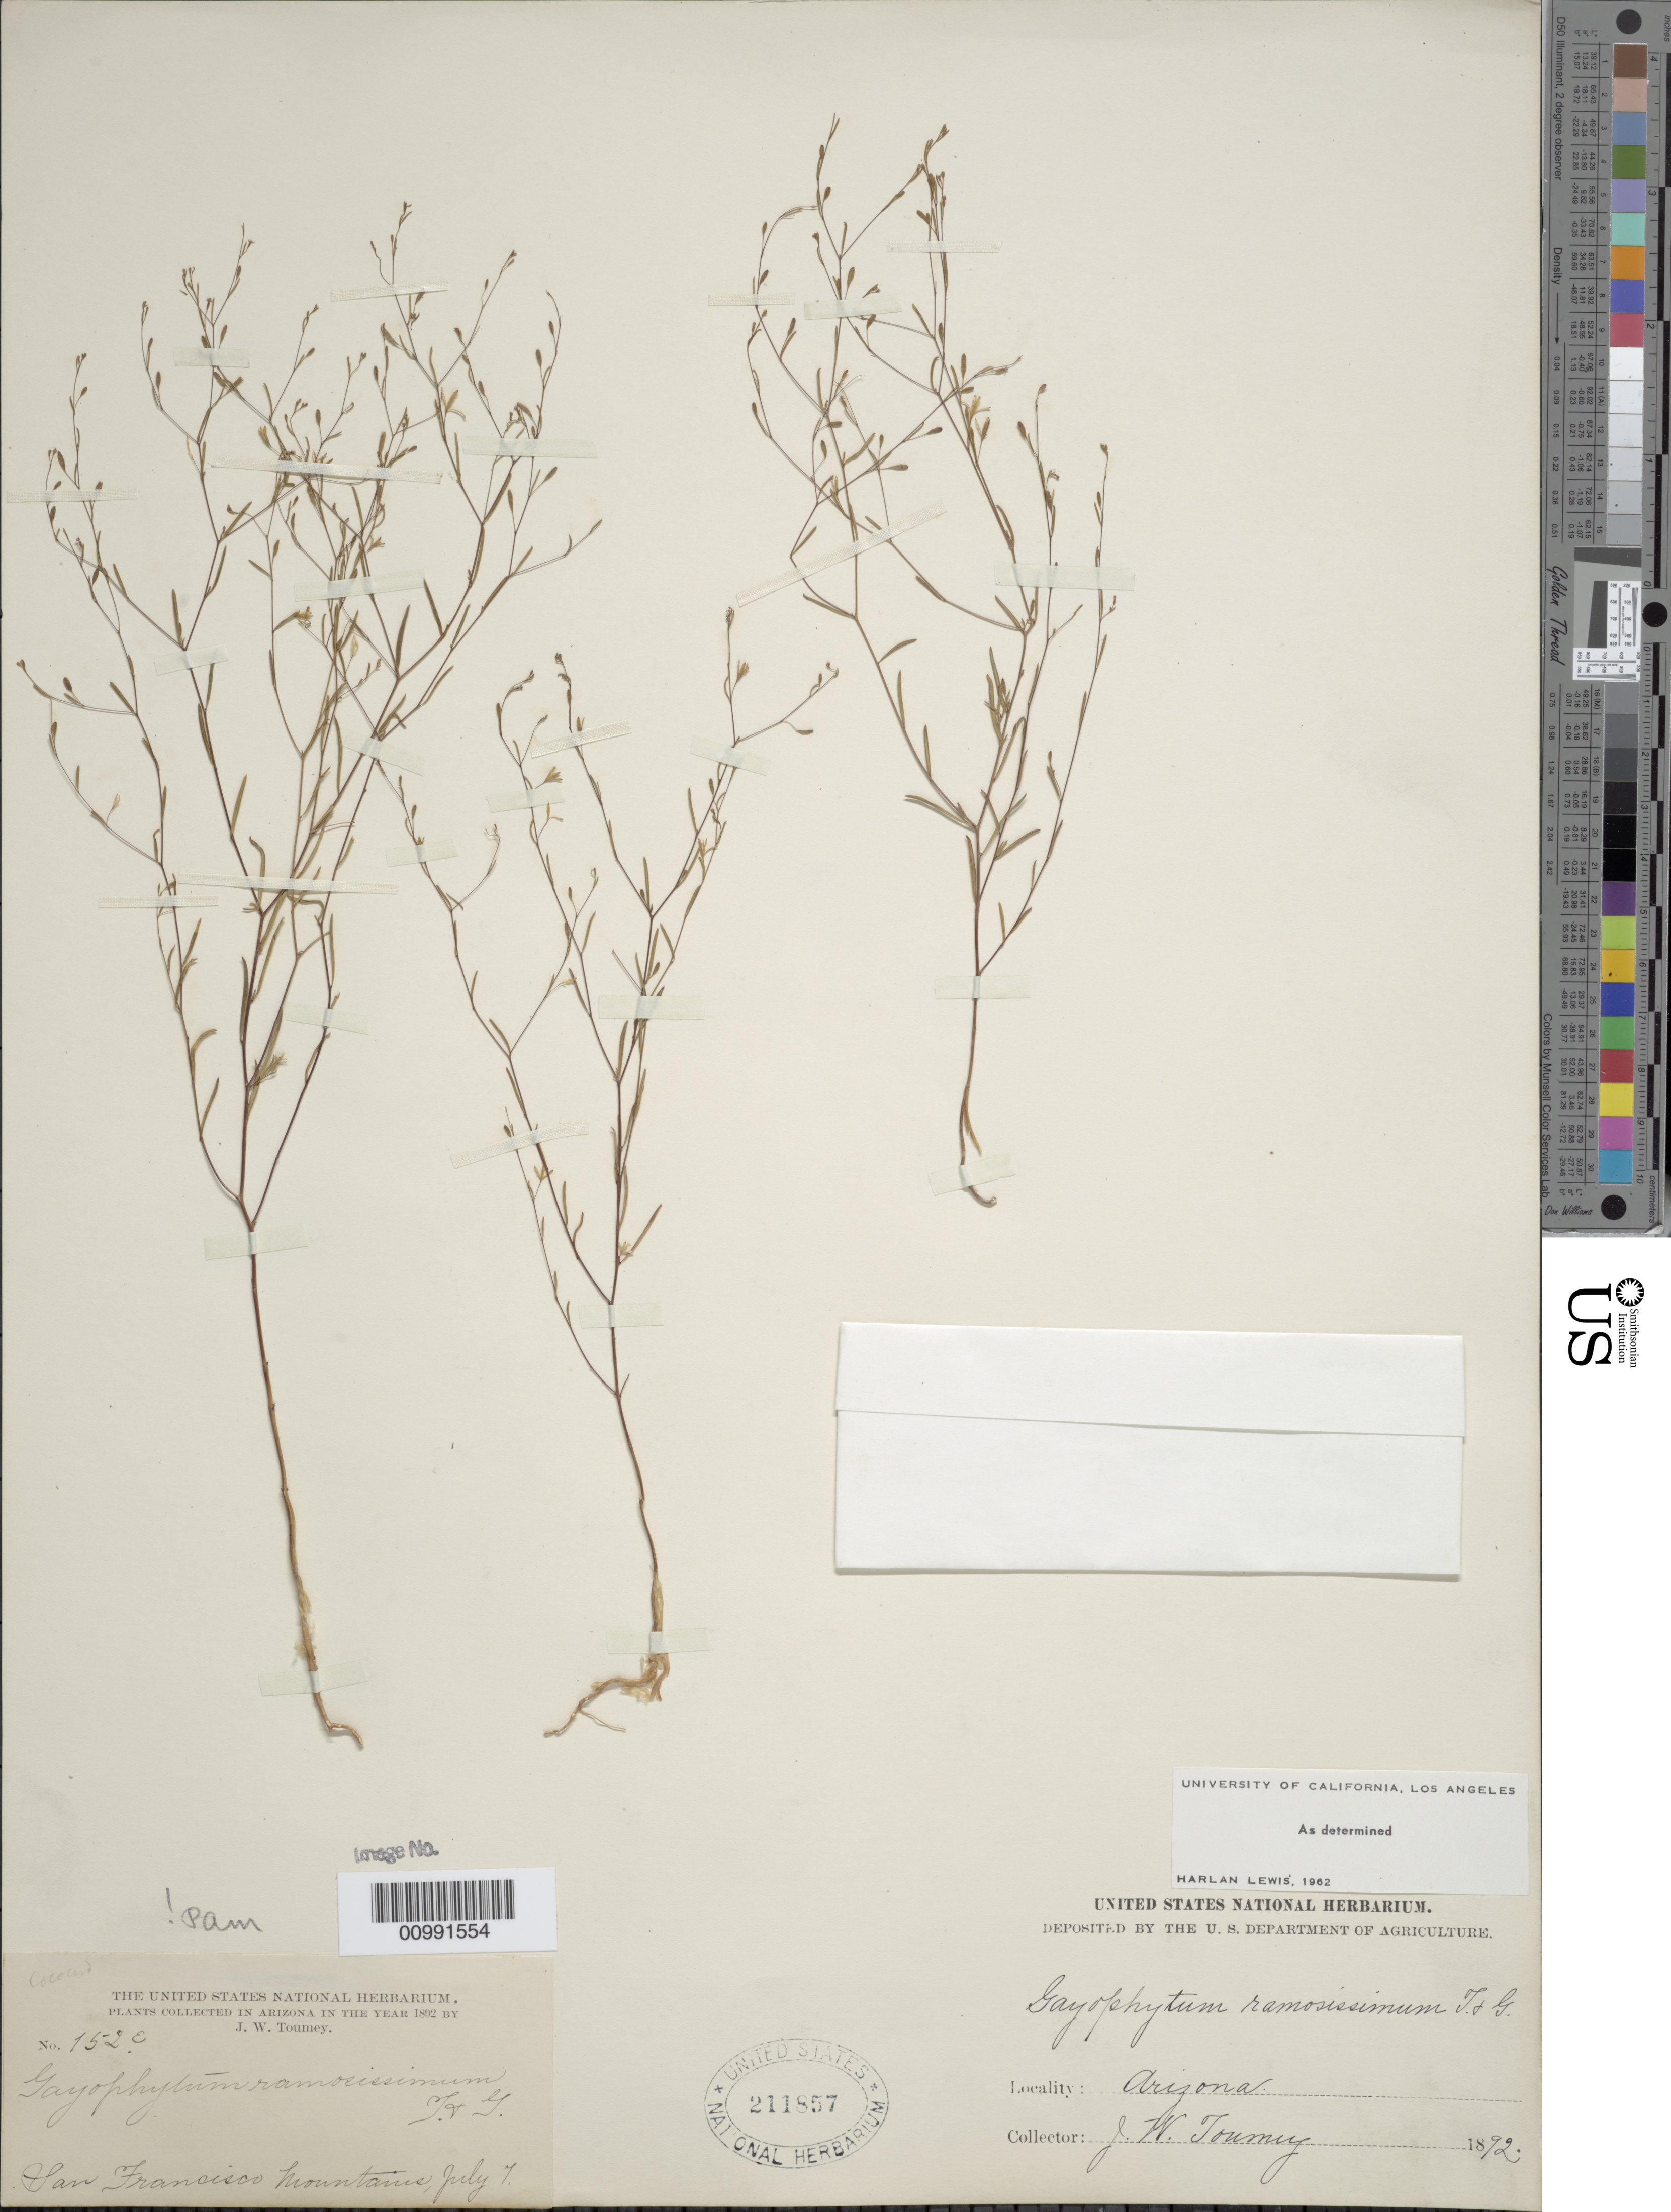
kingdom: Plantae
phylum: Tracheophyta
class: Magnoliopsida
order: Myrtales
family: Onagraceae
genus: Gayophytum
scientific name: Gayophytum ramosissimum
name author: Torr. & A. Gray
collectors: J. W. Toumey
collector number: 152E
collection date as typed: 07 Jul 1892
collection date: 1892-07-07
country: United States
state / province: Arizona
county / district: Graham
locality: San Francisco Mountains.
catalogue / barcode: US 211857